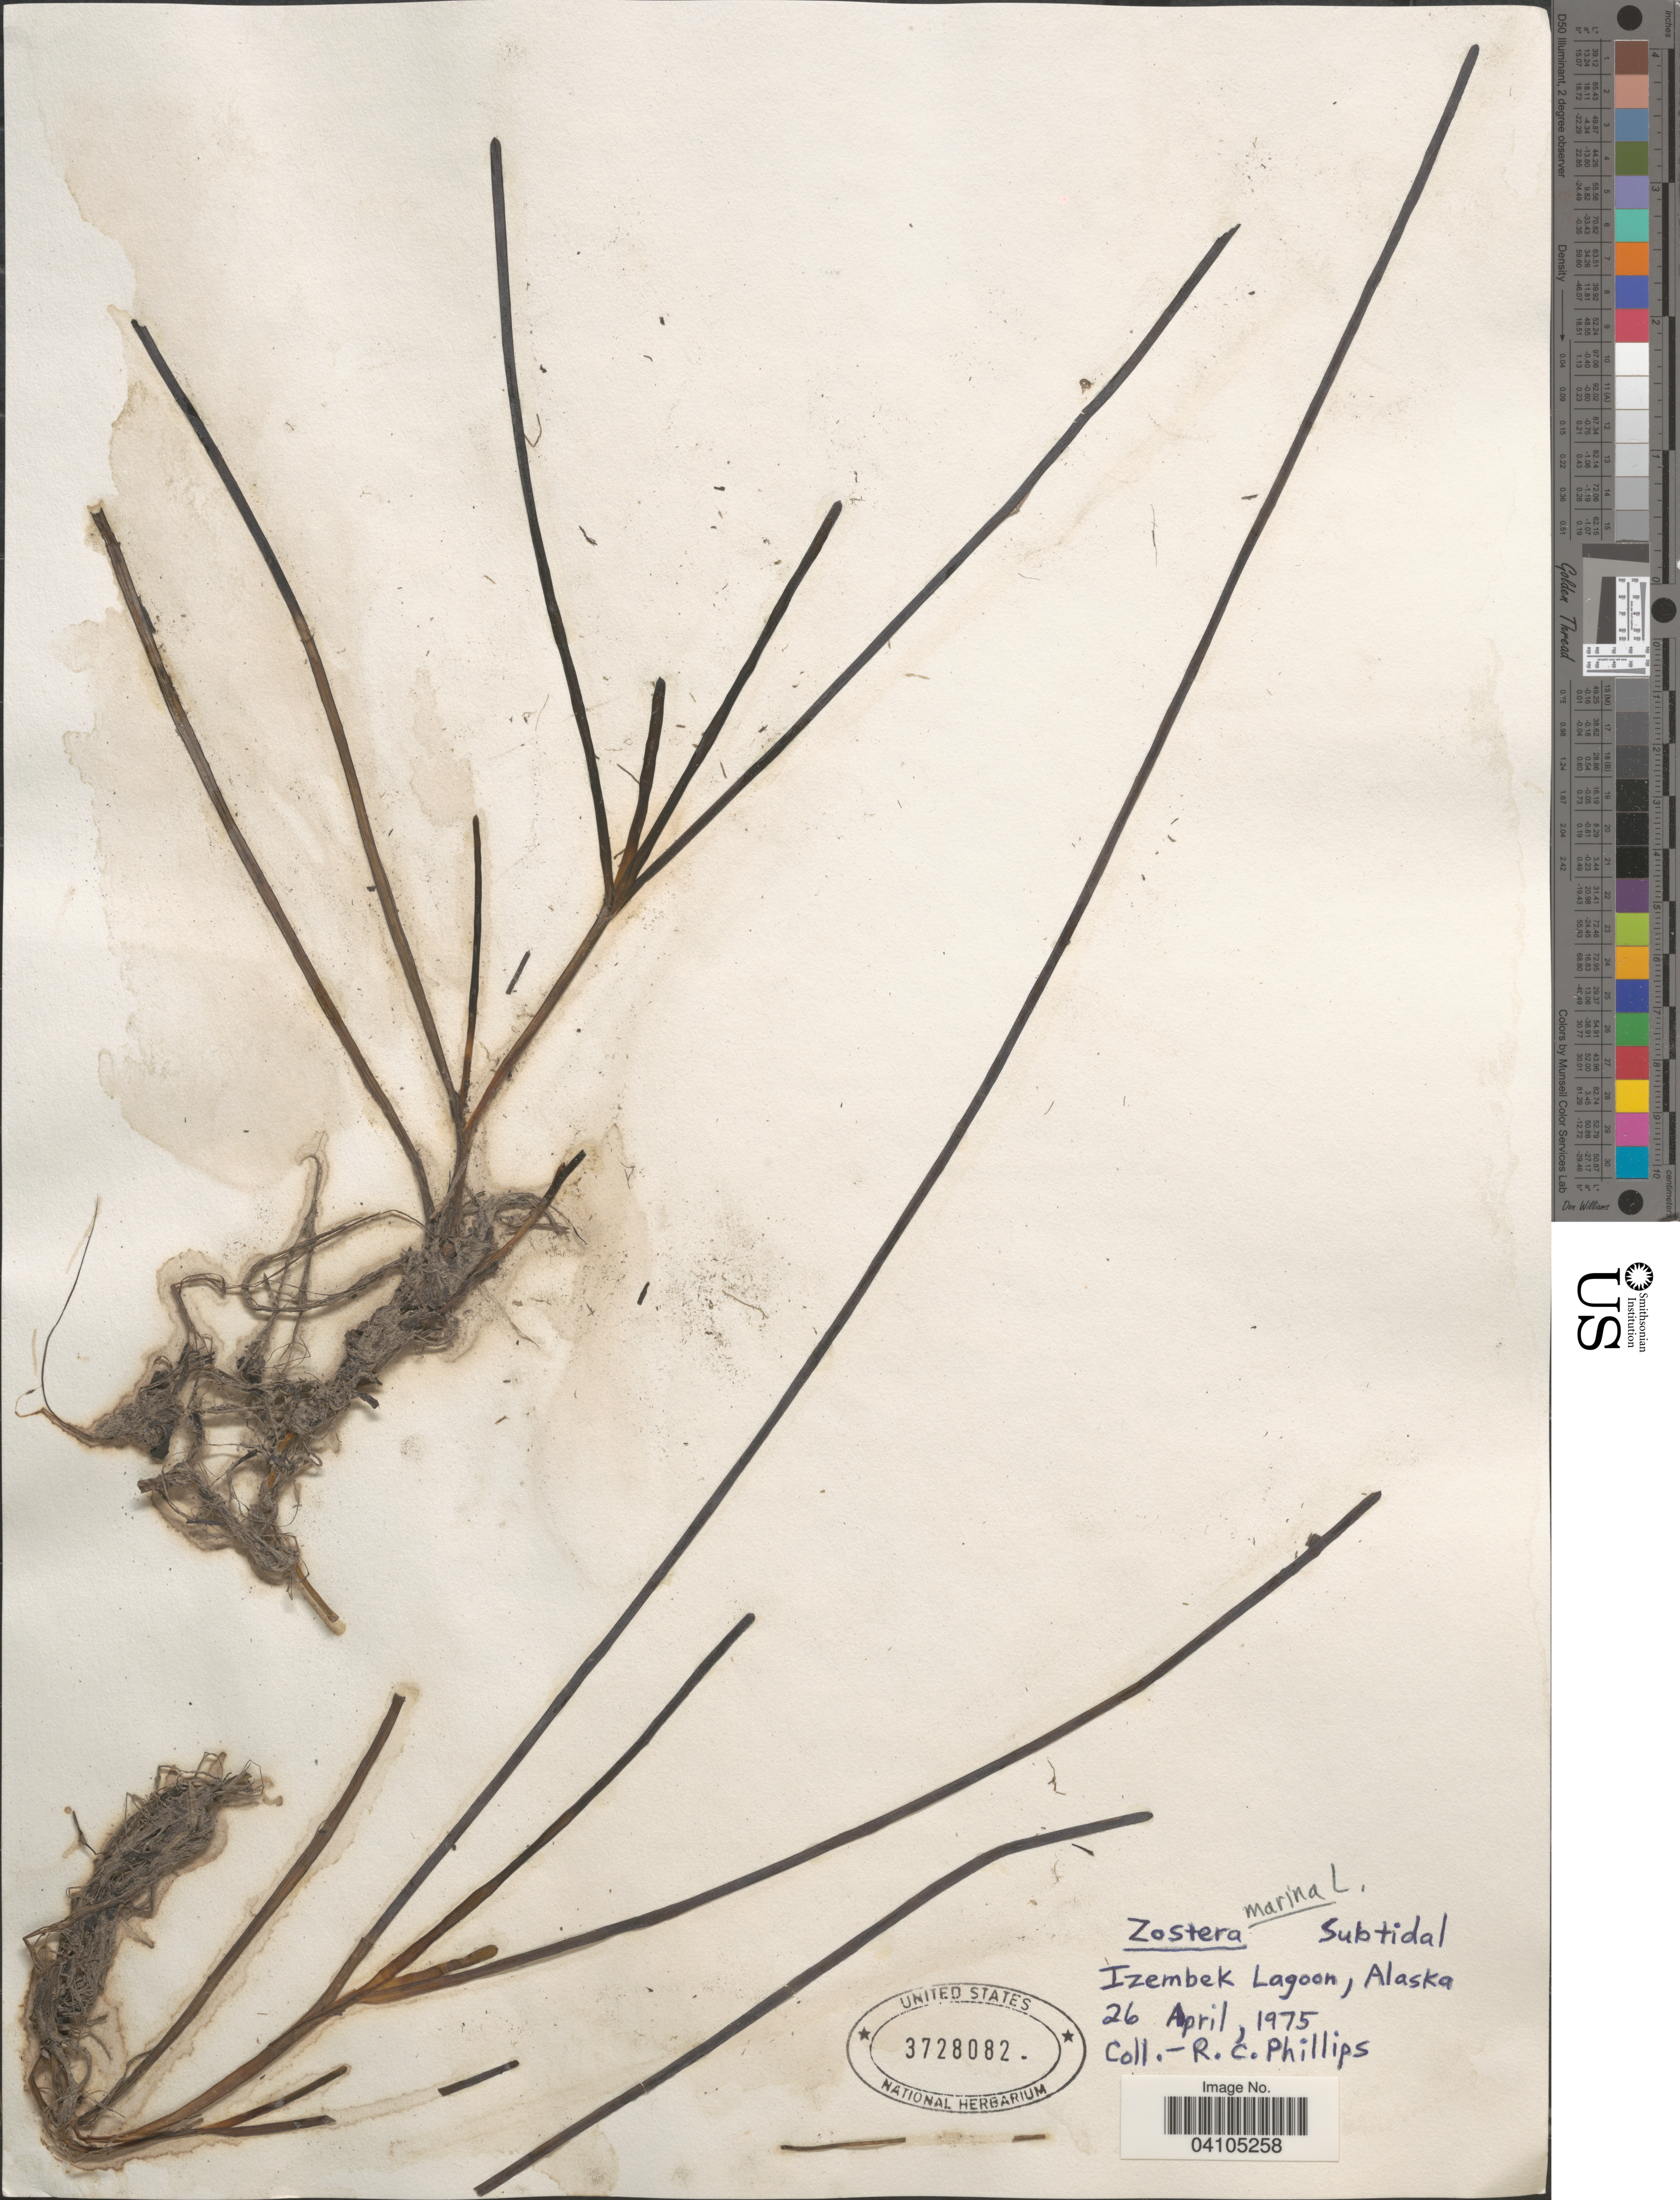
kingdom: Plantae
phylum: Tracheophyta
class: Liliopsida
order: Alismatales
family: Zosteraceae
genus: Zostera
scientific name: Zostera marina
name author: L.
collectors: R. C. Phillips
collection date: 1975-04-26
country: United States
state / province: Alaska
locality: Izembek Lagoon.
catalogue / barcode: US 3728082